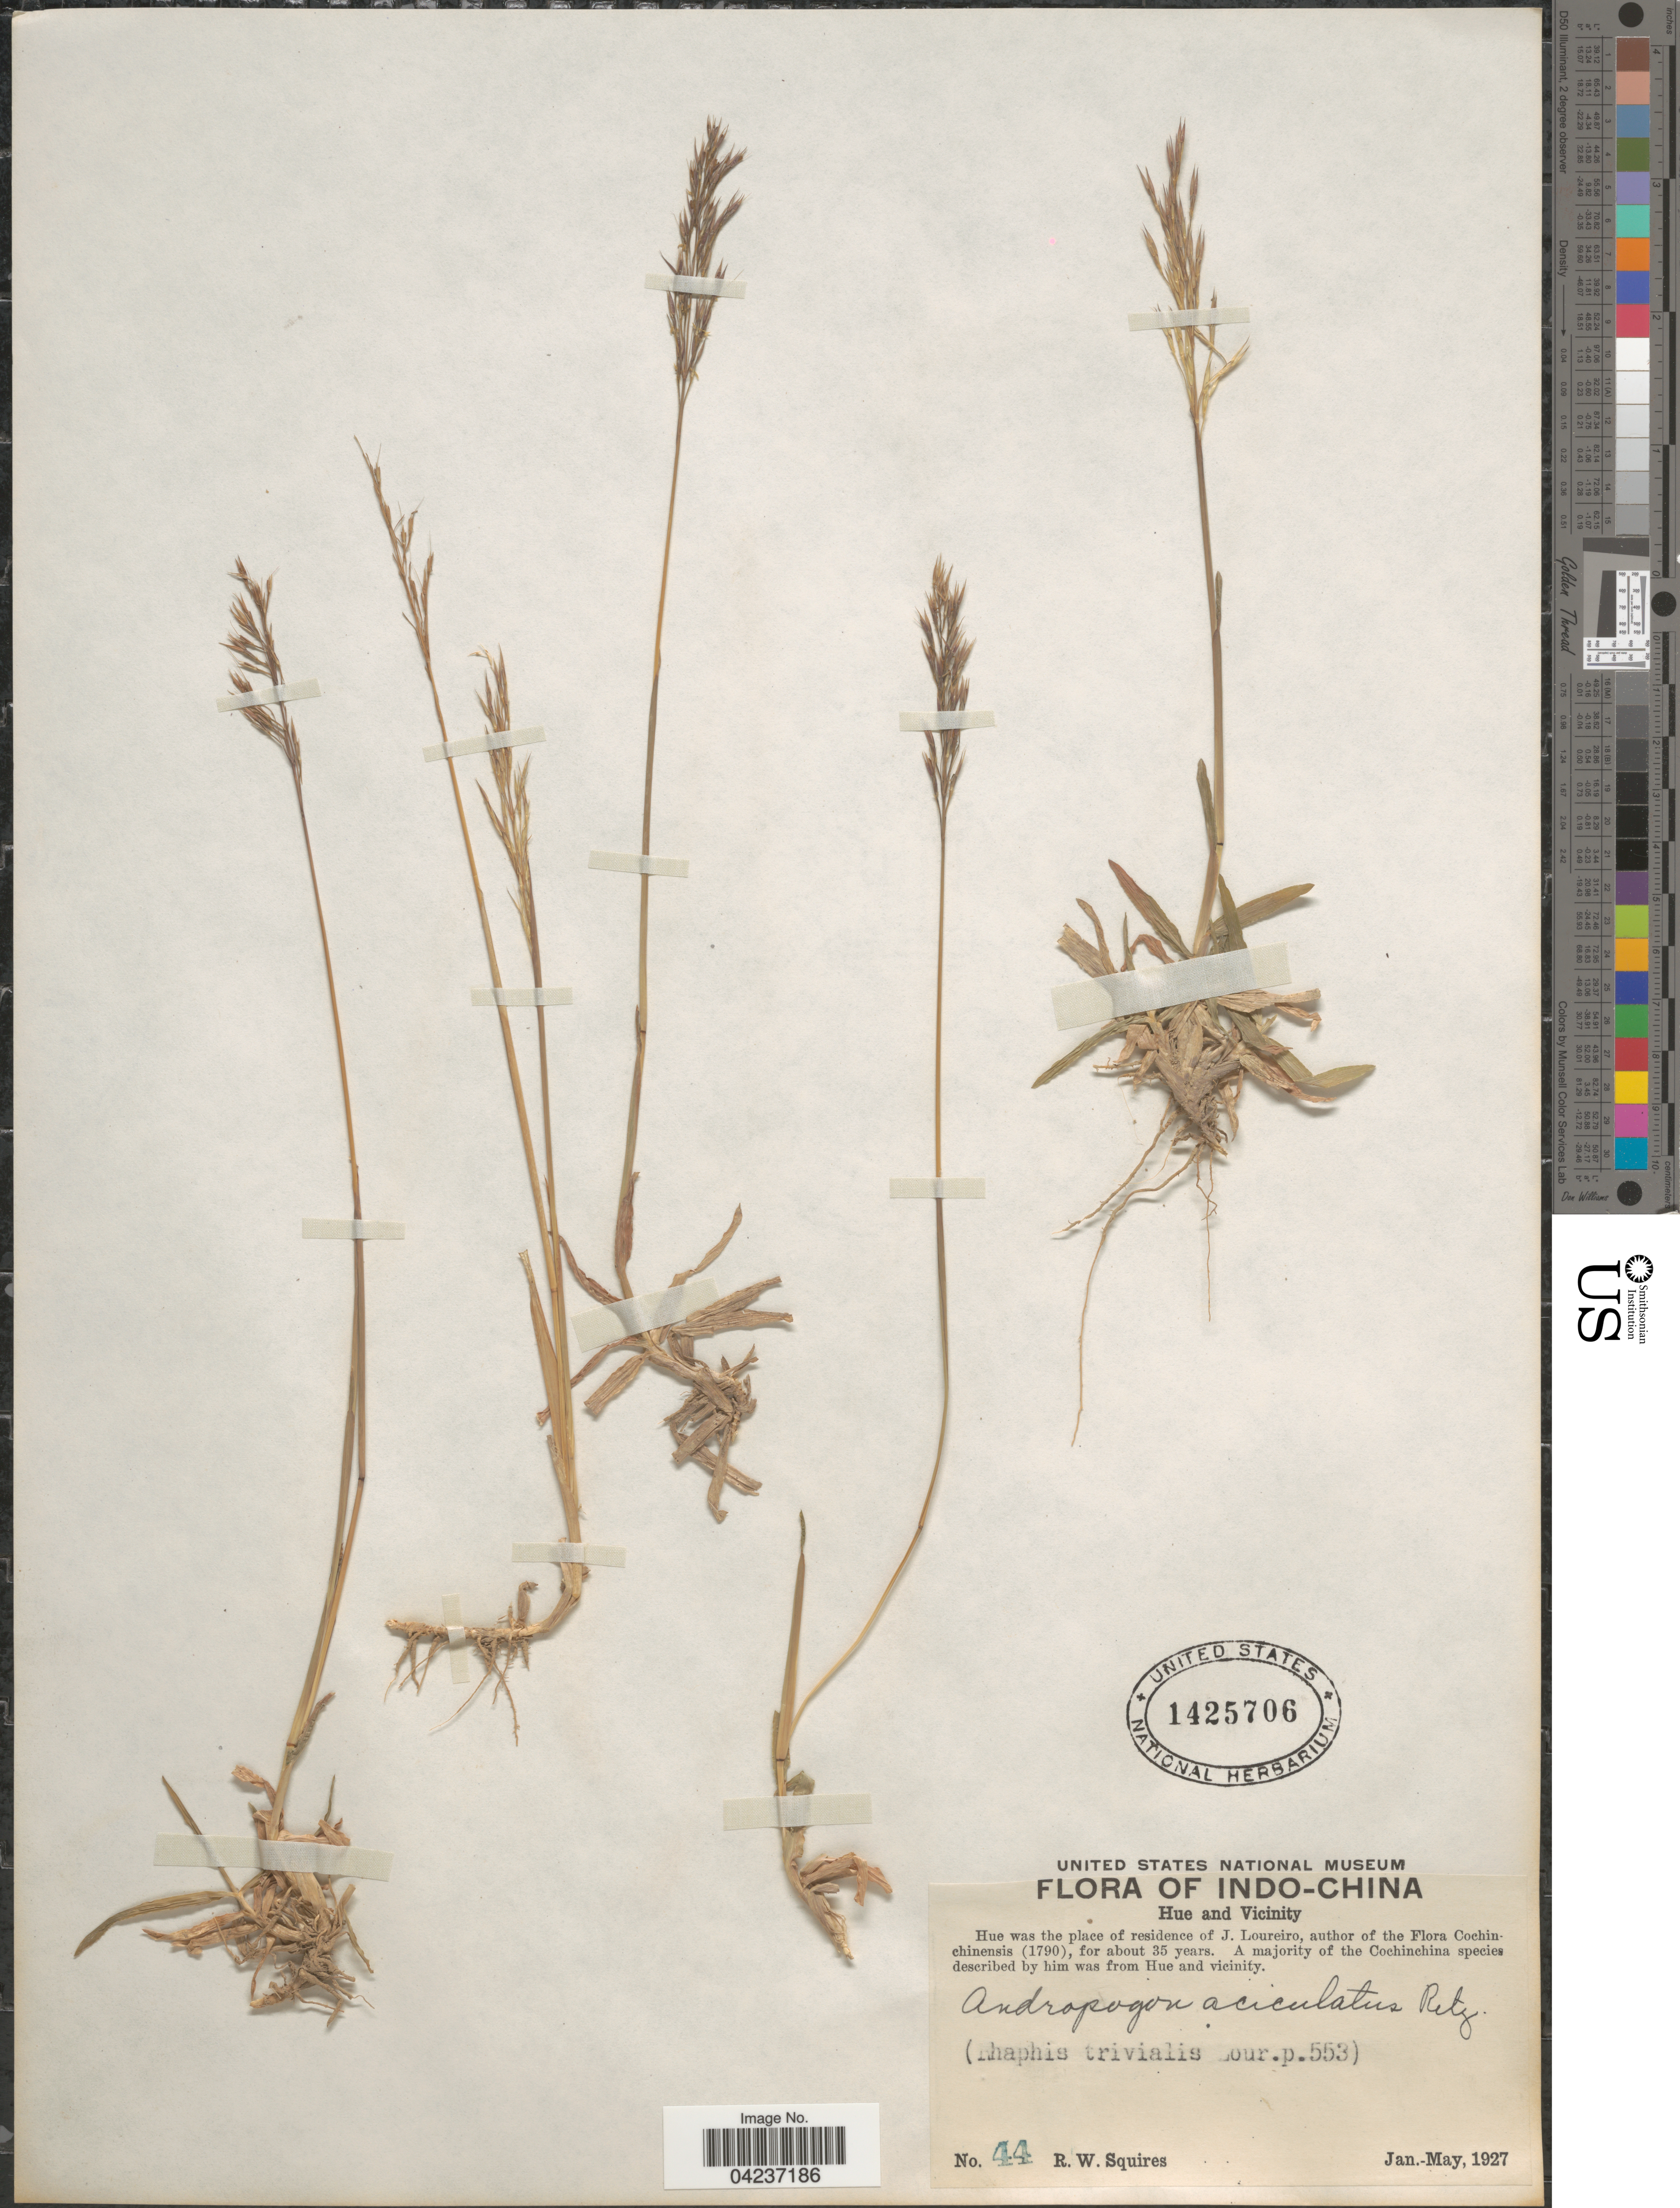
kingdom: Plantae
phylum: Tracheophyta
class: Liliopsida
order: Poales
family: Poaceae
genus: Chrysopogon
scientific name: Chrysopogon aciculatus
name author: (Retz.) Trin.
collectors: R. Squires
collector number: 44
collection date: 1927-01/1927-05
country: Vietnam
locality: Indo-China. Hue and Vicinity. Hue was the place of residence of J. Loureiro.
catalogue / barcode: US 1425706